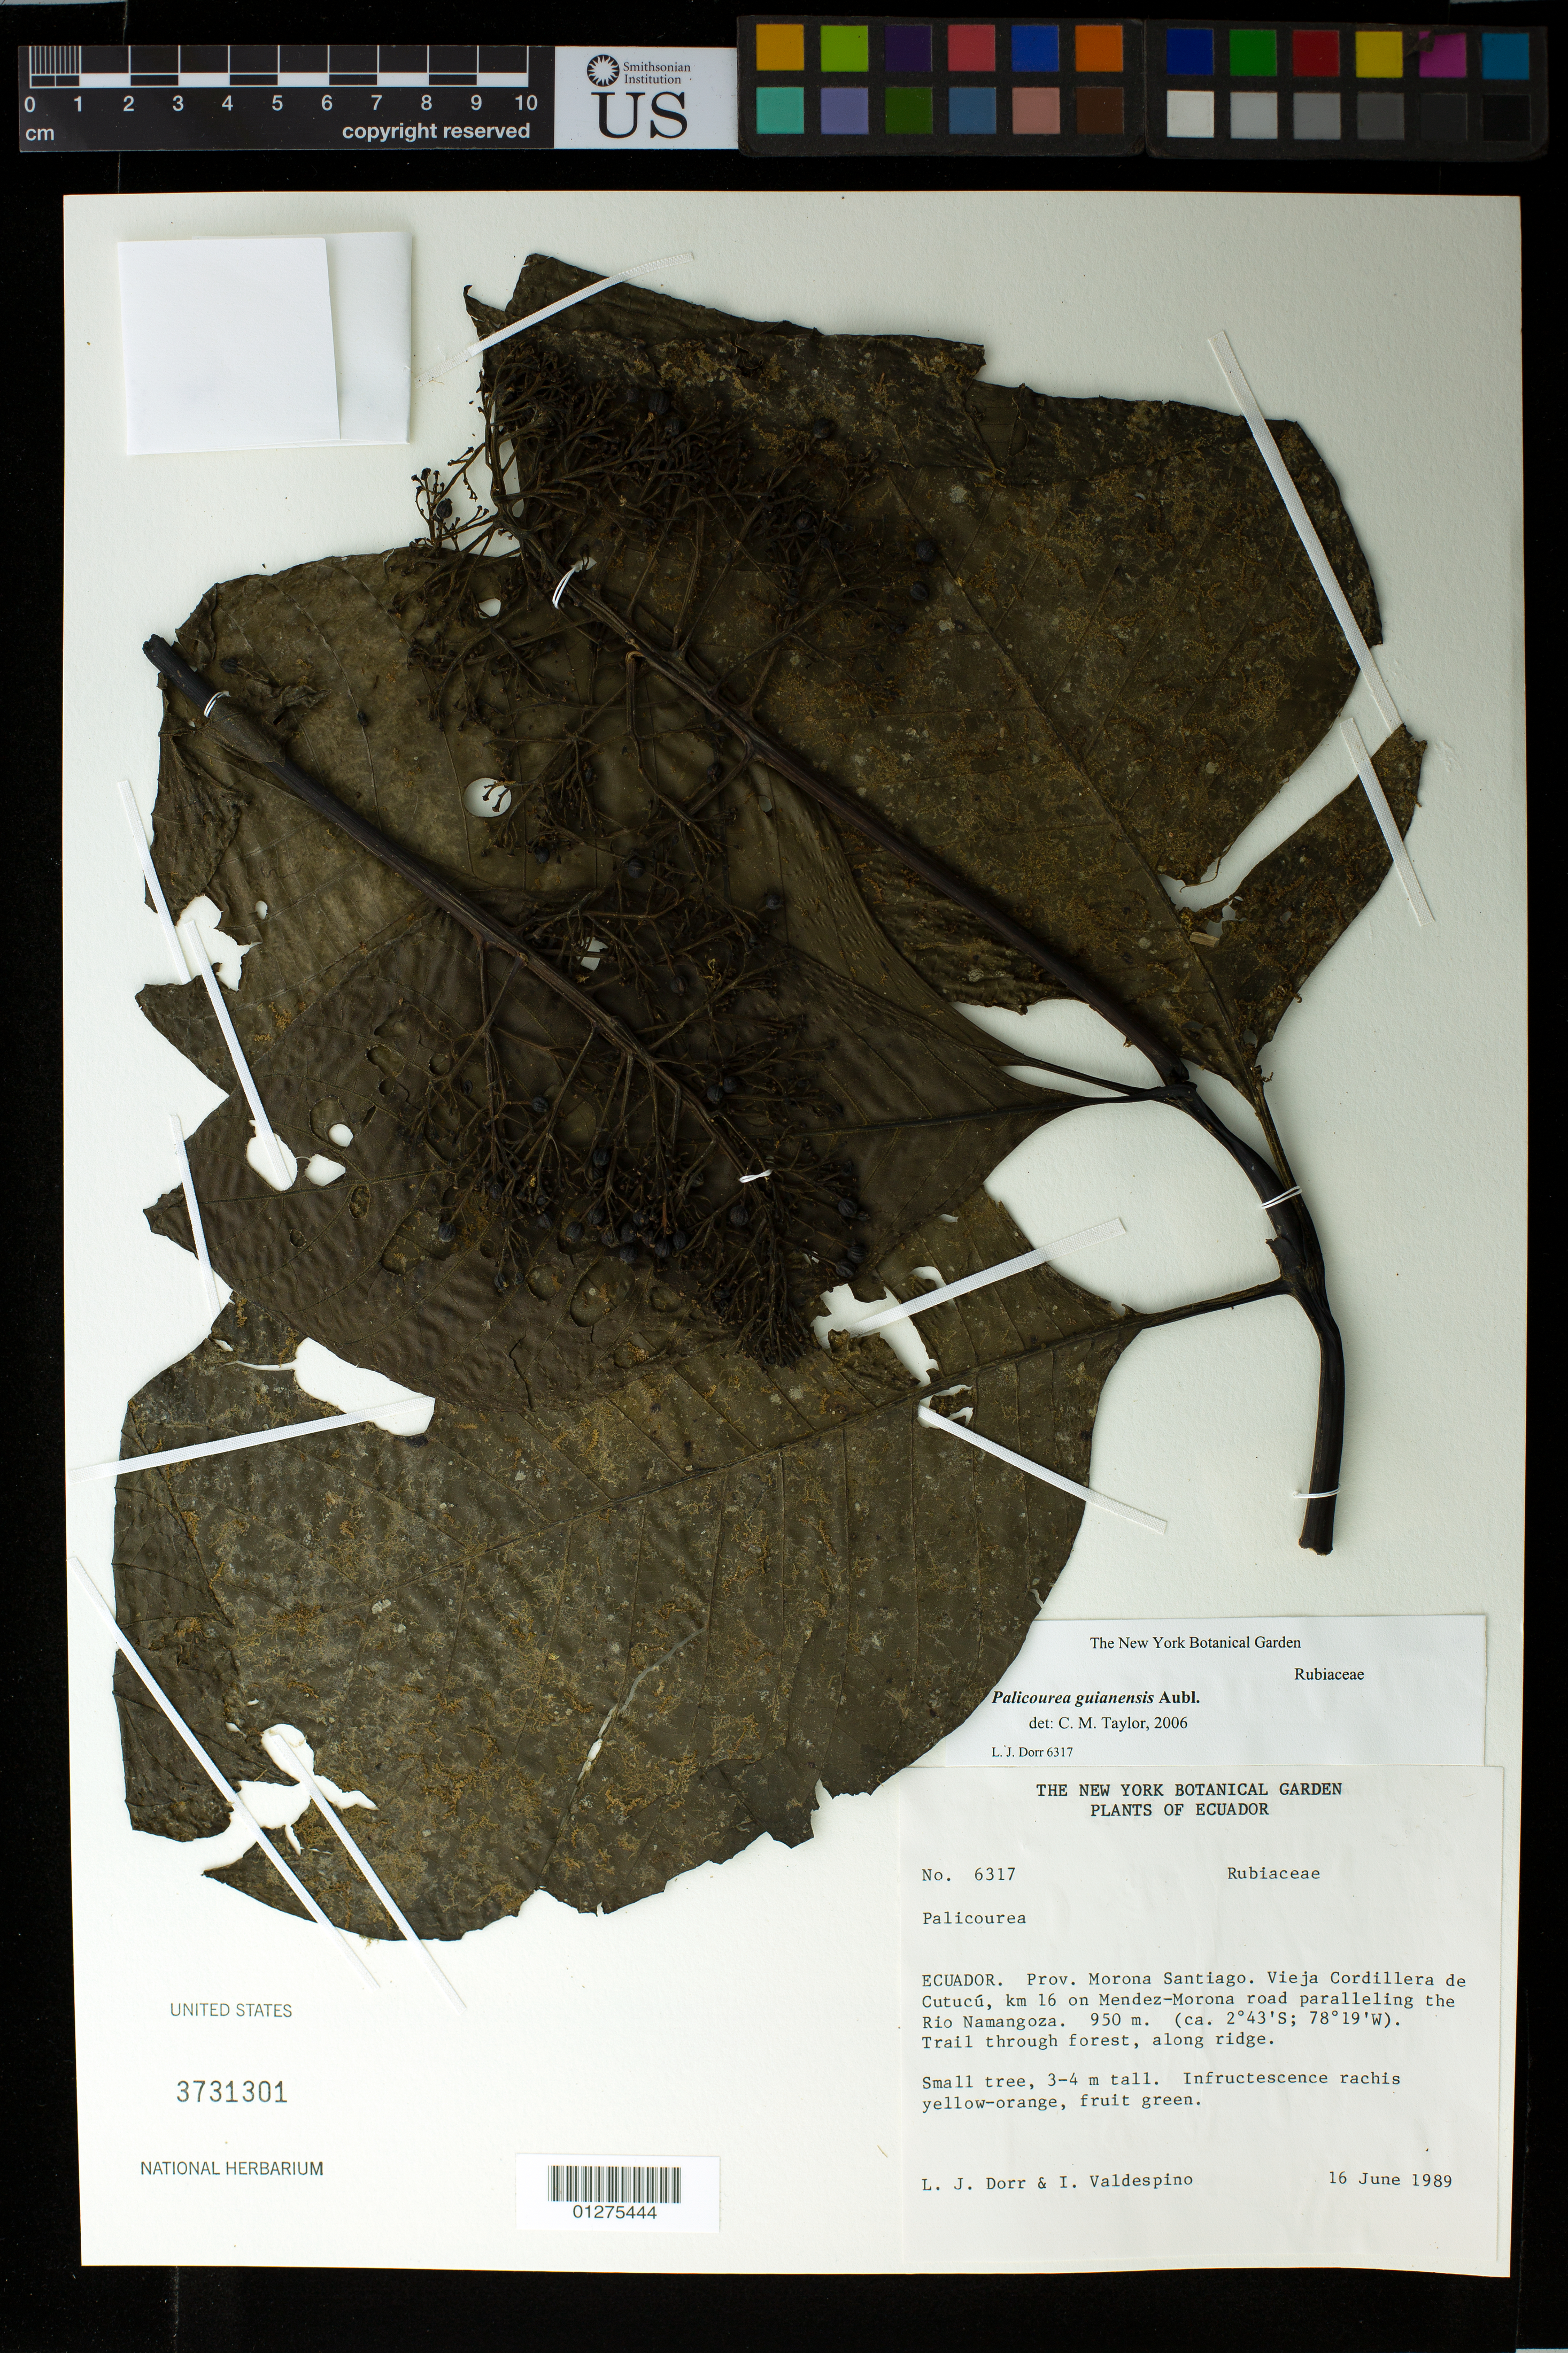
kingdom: Plantae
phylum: Tracheophyta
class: Magnoliopsida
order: Gentianales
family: Rubiaceae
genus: Palicourea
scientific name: Palicourea guianensis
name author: Aubl.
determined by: Taylor, Charlotte M.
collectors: L. J. Dorr & I. A. Valdespino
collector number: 6317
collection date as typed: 16 Jun 1989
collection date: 1989-06-16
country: Ecuador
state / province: Morona-Santiago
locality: Vieja Cordillera de Cutucu, km 16 ln the Mendez-Morona road paralleling the Rio Namangoza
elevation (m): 950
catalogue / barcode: US 3731301